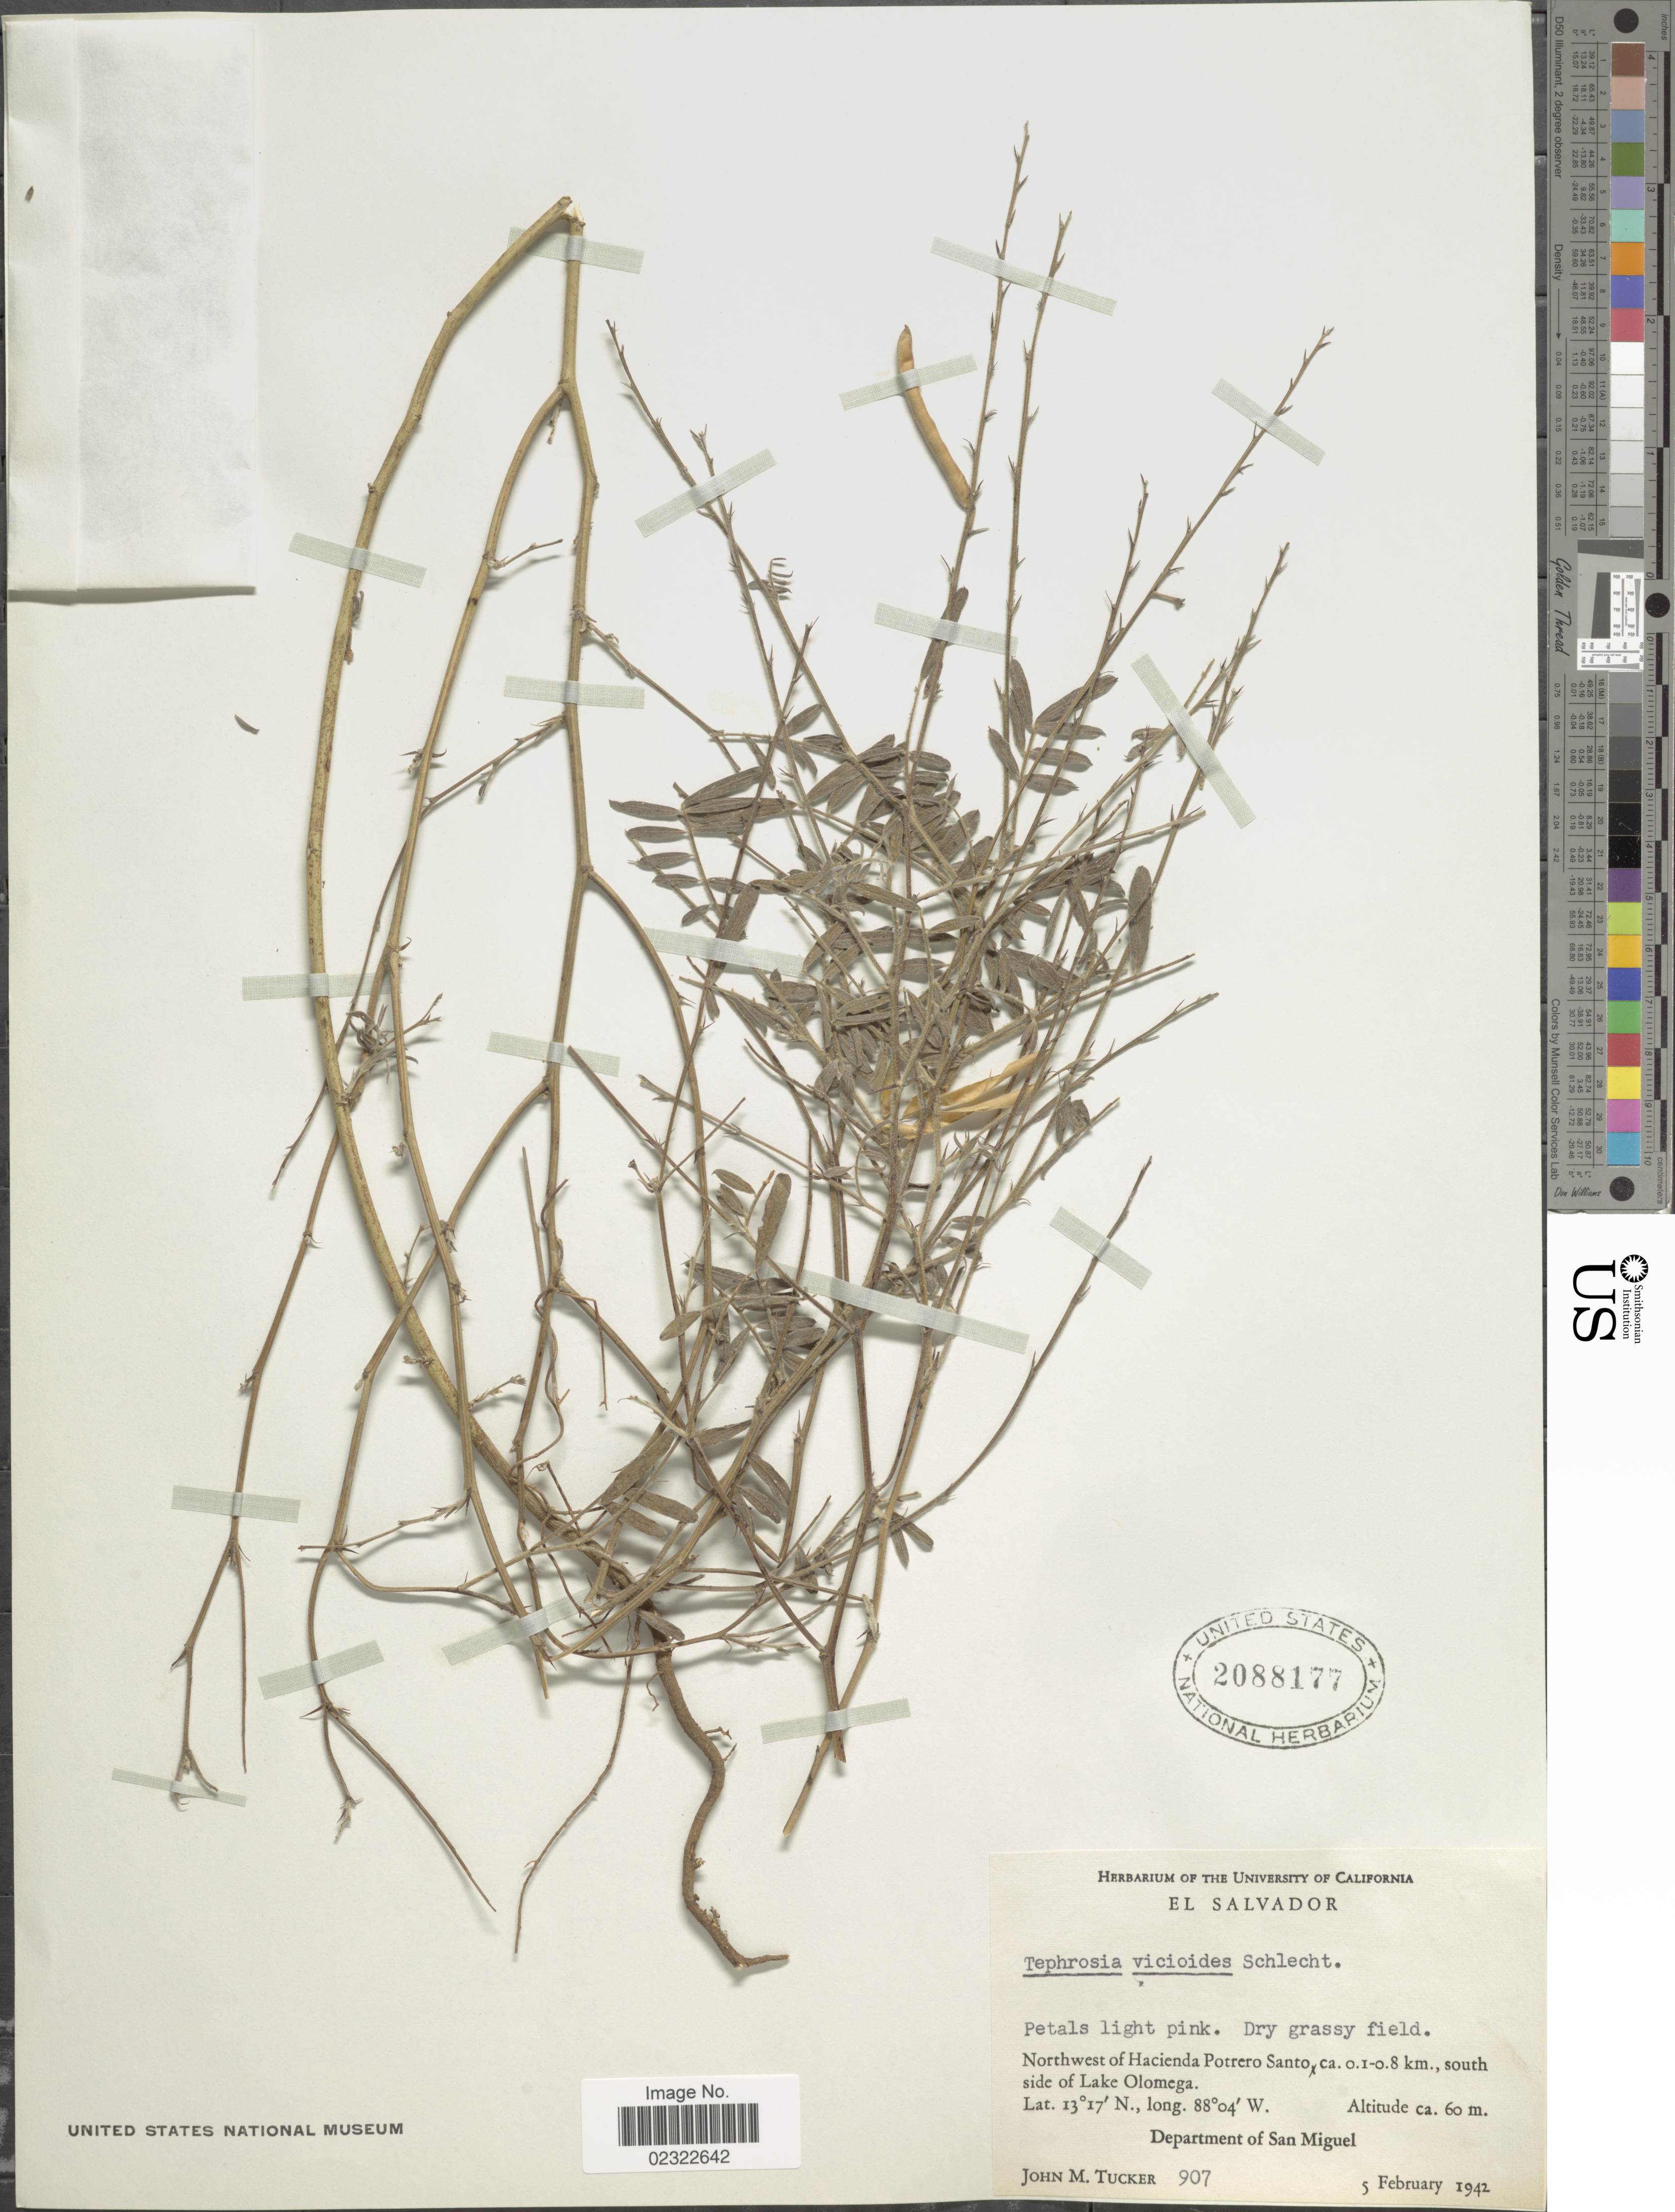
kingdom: Plantae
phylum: Tracheophyta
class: Magnoliopsida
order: Fabales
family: Fabaceae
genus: Tephrosia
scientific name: Tephrosia vicioides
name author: Schltdl.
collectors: J. M. Tucker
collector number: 907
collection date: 1942-02-05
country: El Salvador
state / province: San Miguel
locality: Northwest of Hacienda Potrero Santo. ca. 0.1-0.8 km. south side of Lake Olomega.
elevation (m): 60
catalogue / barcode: US 2088177